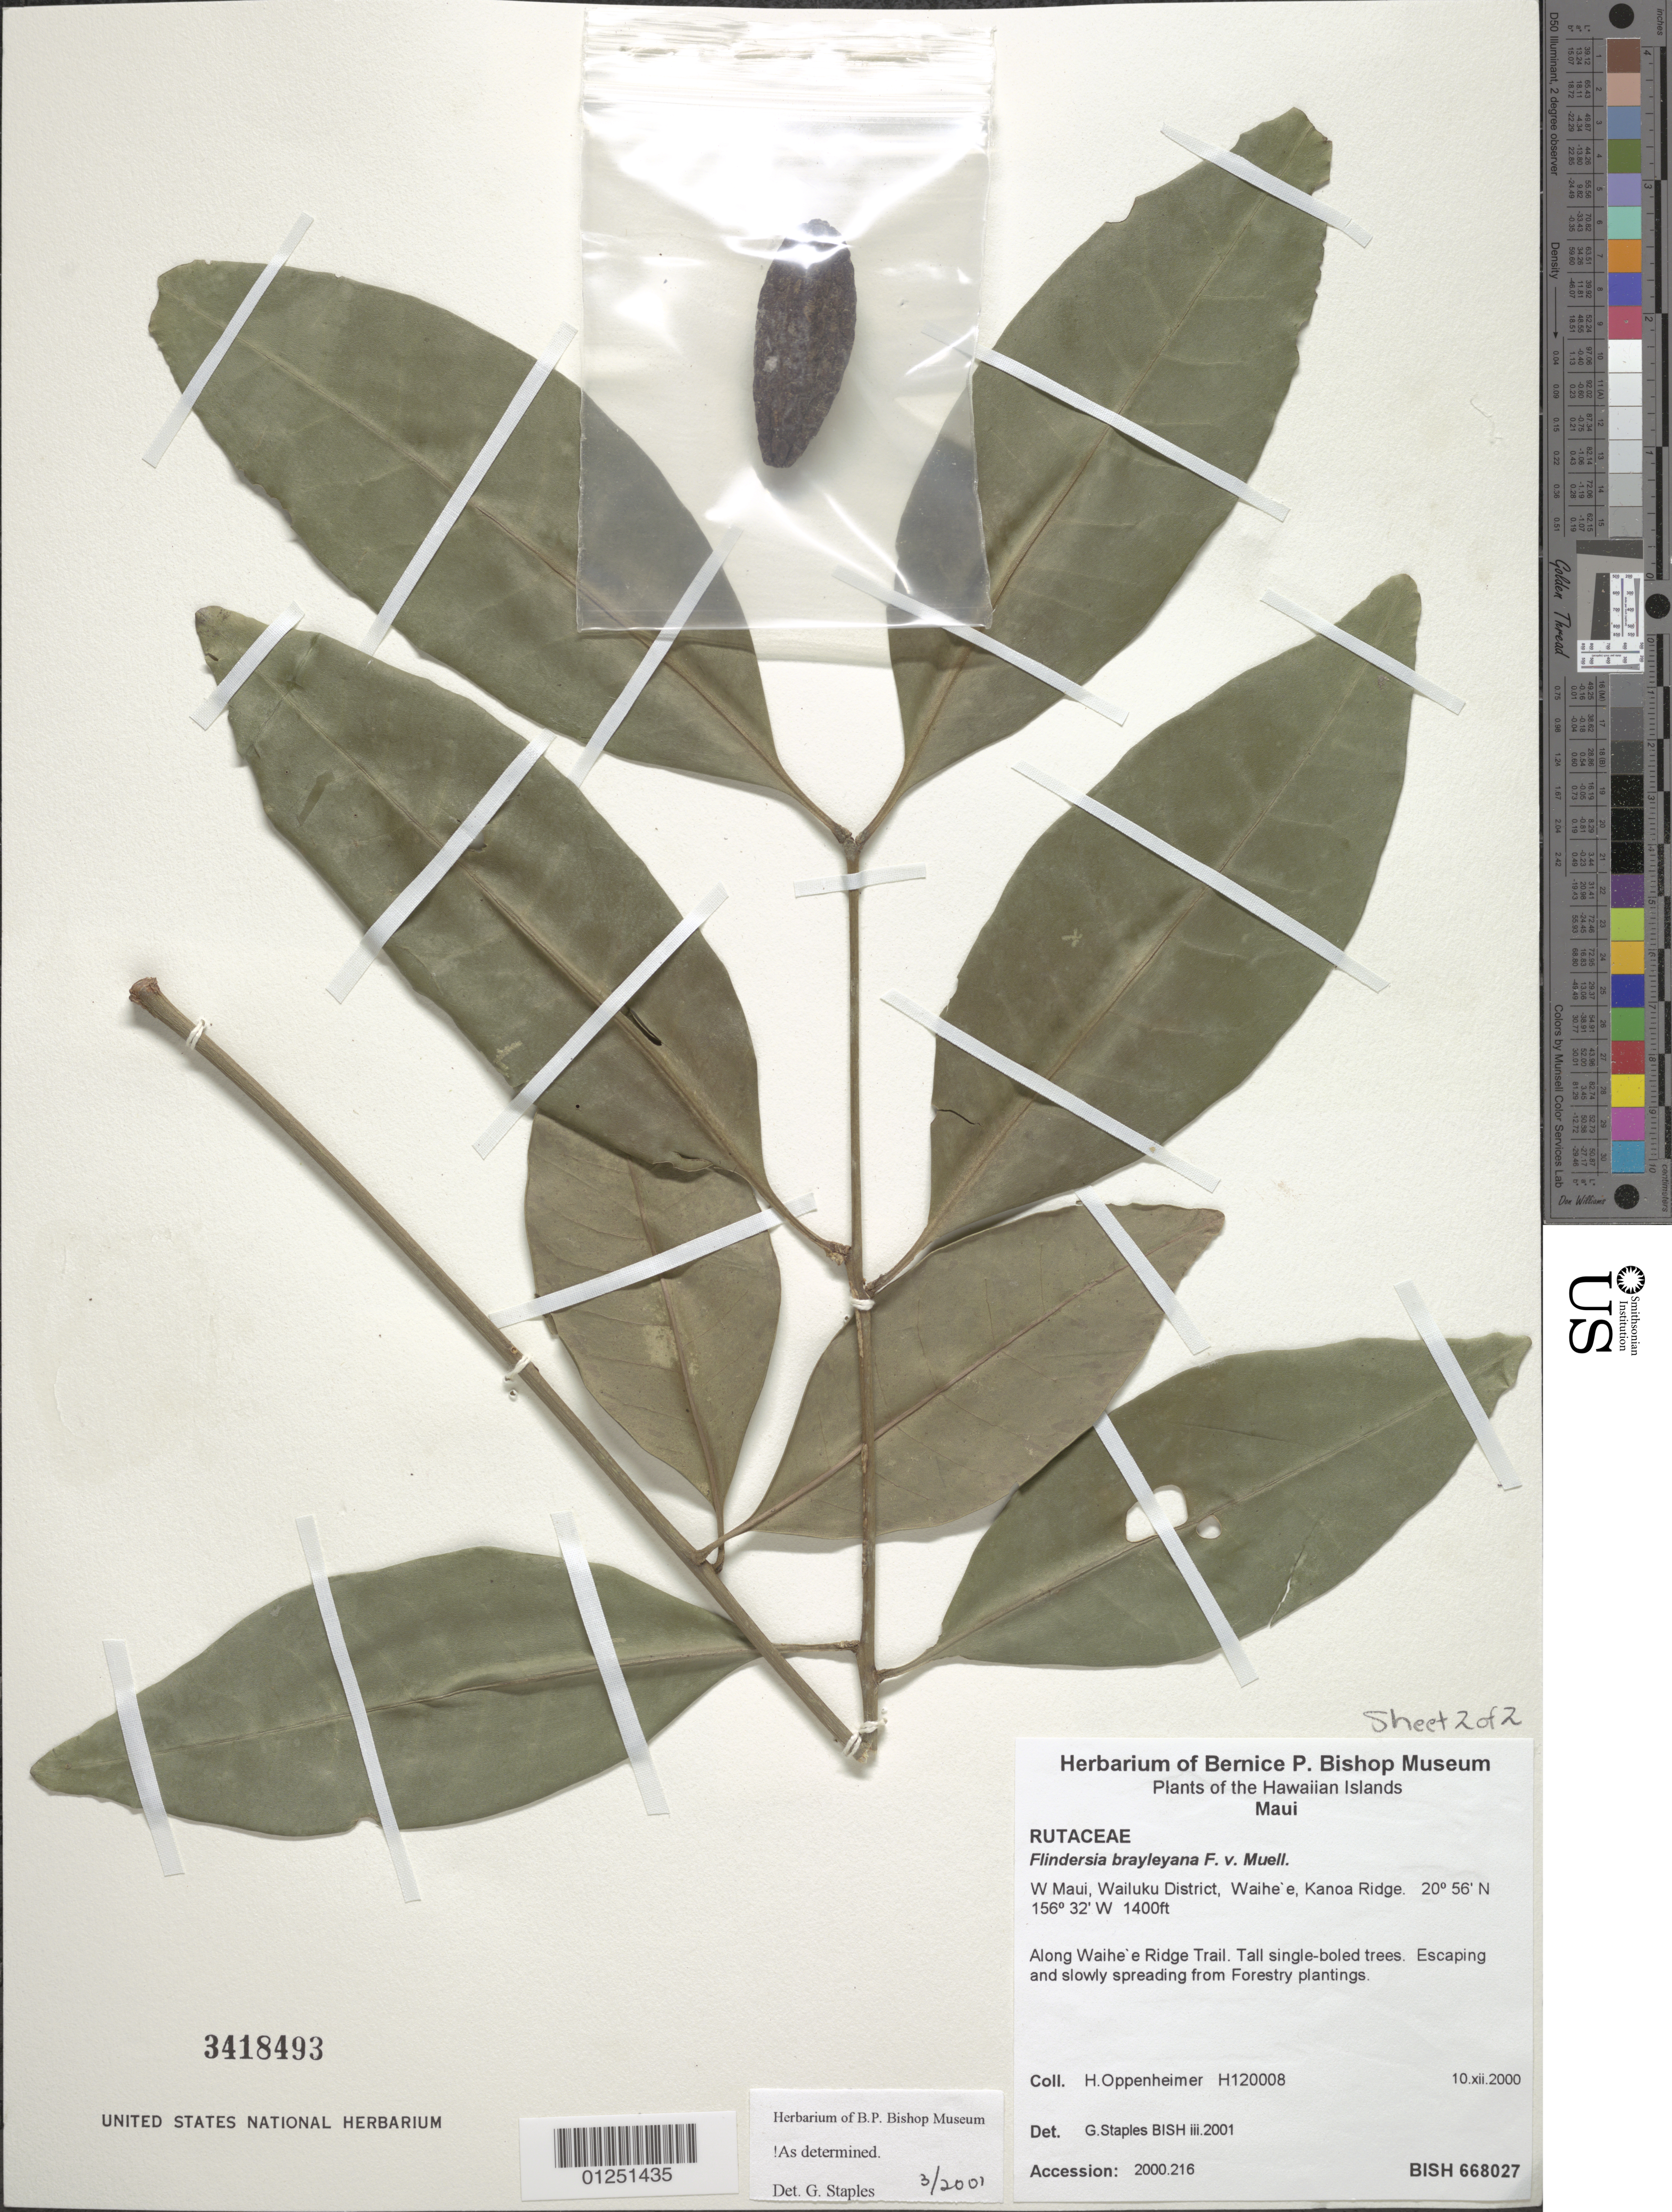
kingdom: Plantae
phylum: Tracheophyta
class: Magnoliopsida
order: Sapindales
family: Rutaceae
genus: Flindersia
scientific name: Flindersia brayleyana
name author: F. Muell.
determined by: Staples, G. W.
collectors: H. L. Oppenheimer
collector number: H120008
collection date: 2000-12-10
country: United States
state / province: Hawaii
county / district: Maui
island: Maui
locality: W. Maui, Wailuku District, Waihe'e, Kanoa Ridge, along Waihe'e Ridge Trail.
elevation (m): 427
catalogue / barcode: US 3418493